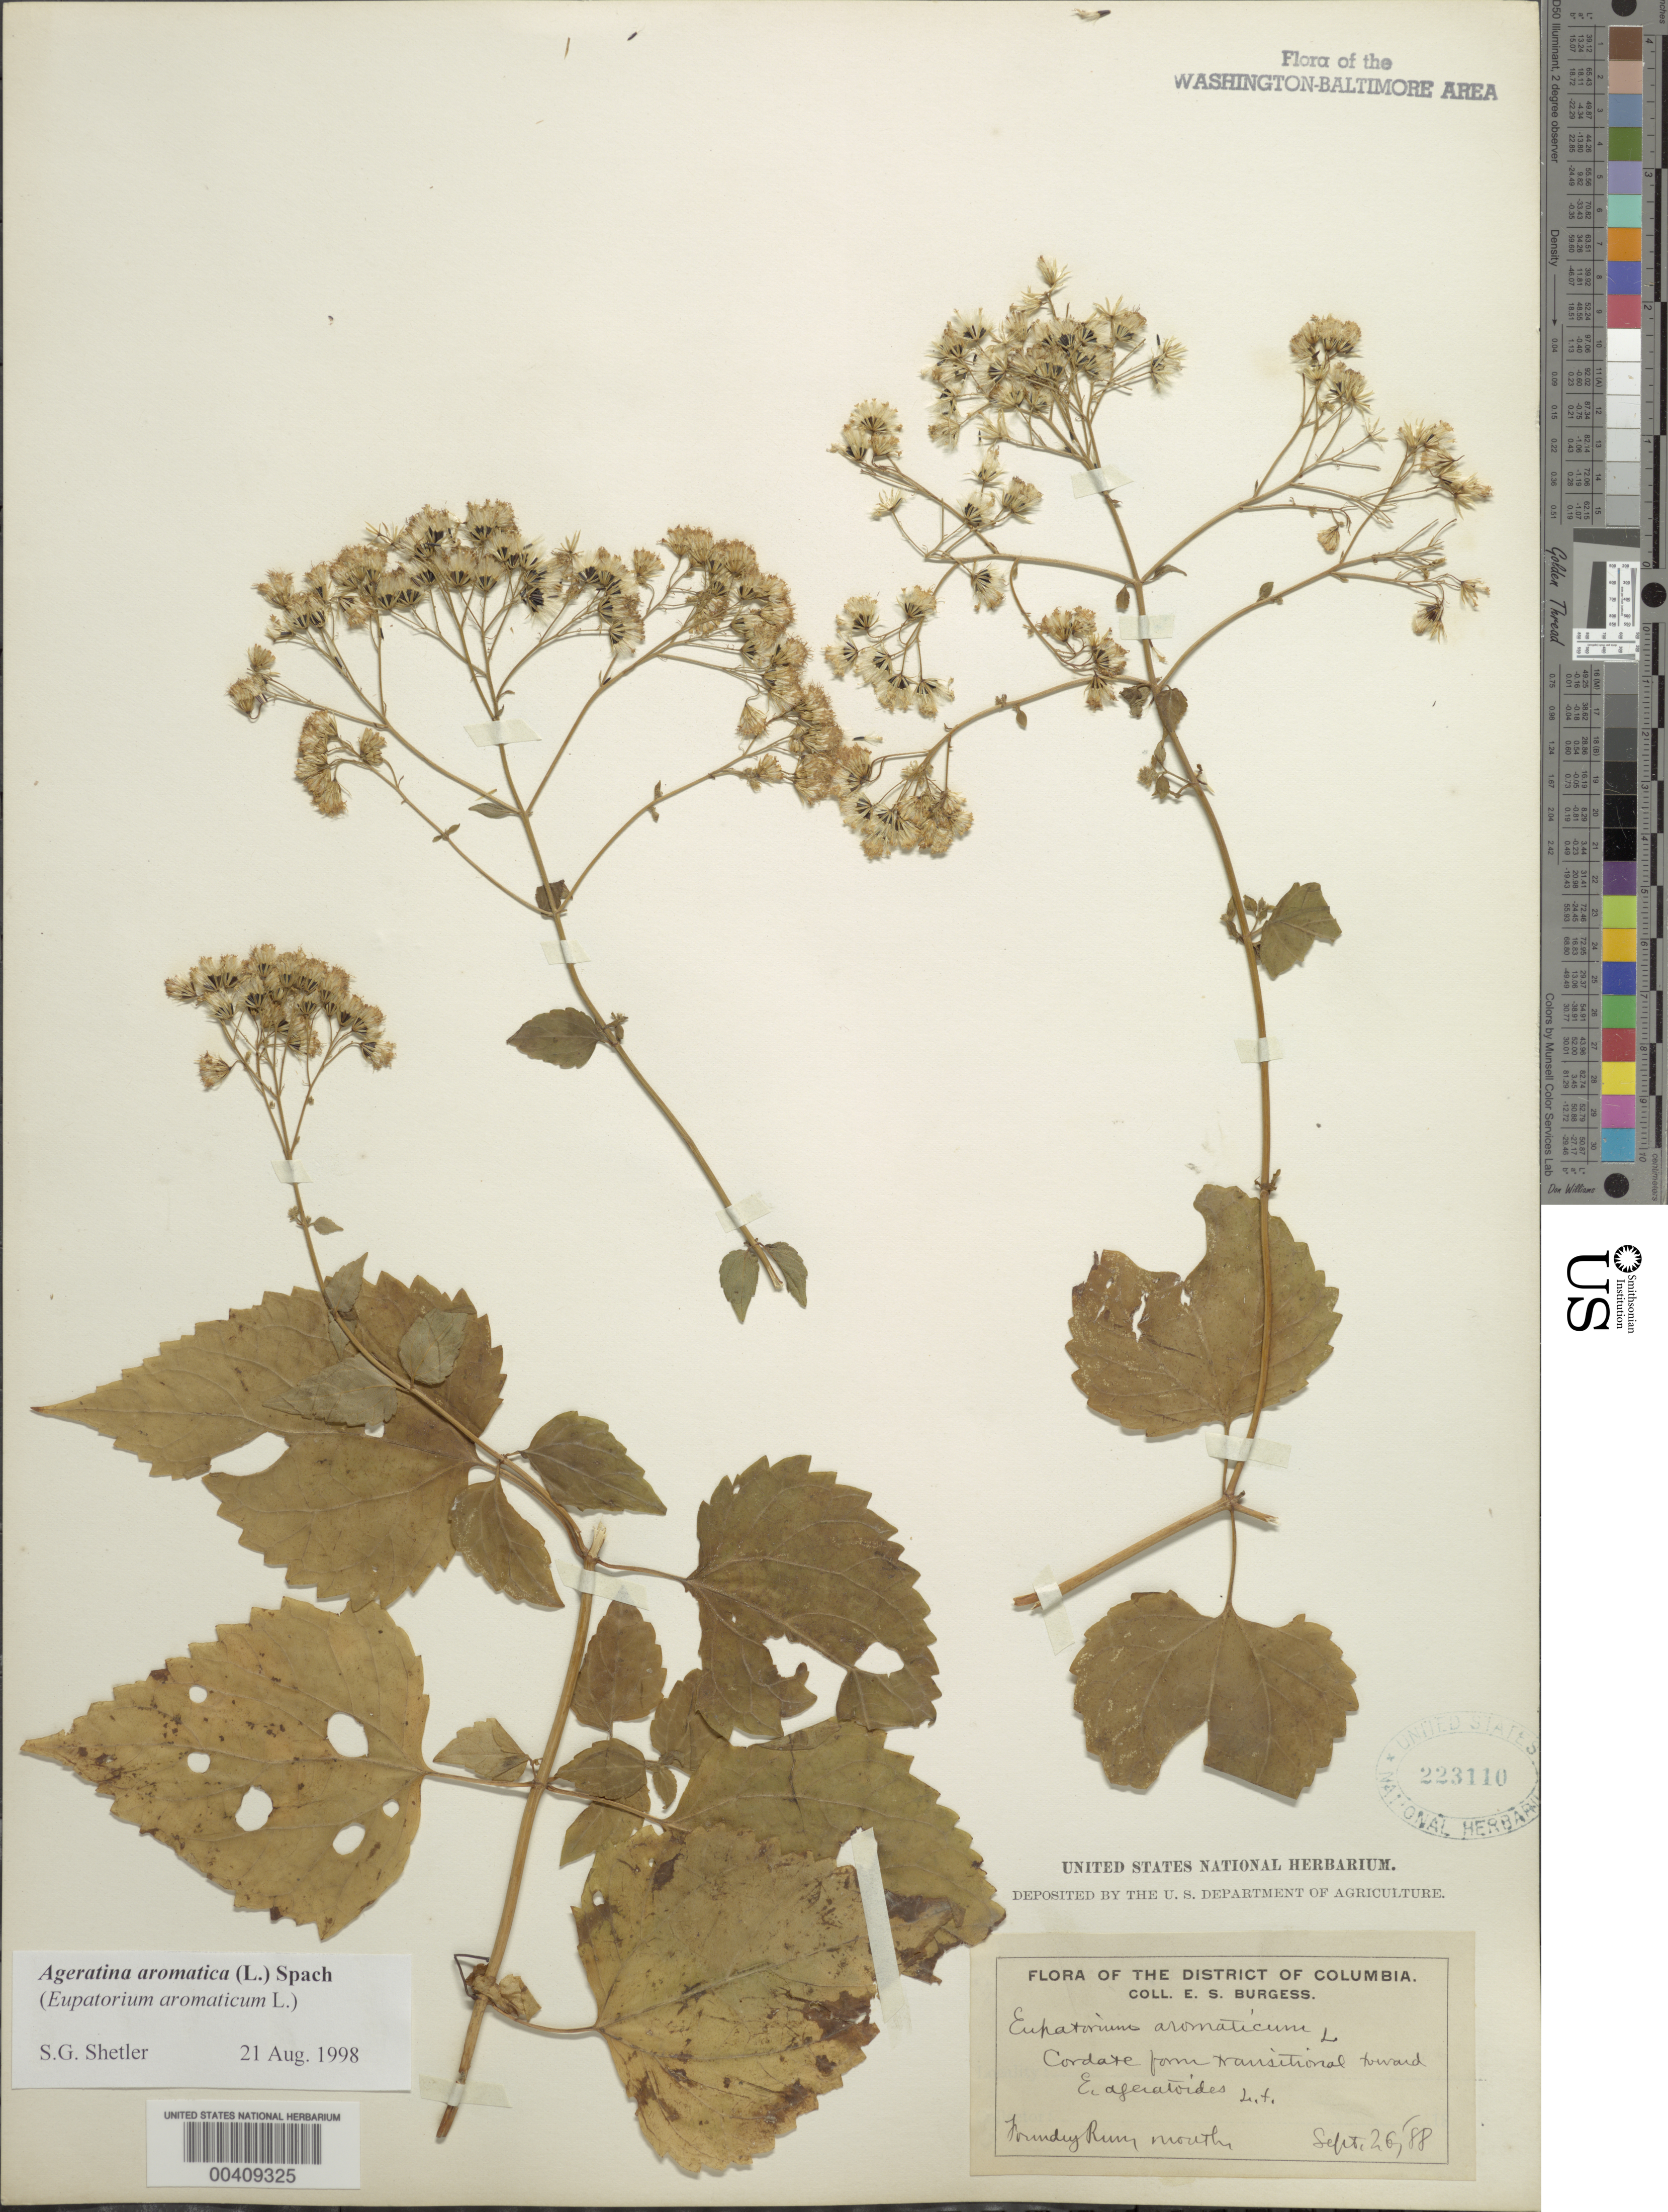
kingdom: Plantae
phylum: Tracheophyta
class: Magnoliopsida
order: Asterales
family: Asteraceae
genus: Ageratina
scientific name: Ageratina aromatica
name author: (L.) Spach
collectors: E. Burgess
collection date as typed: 26 Sep 1888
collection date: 1888-09-26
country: United States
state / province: District of Columbia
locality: Foundry Run Mouth Glover Archbold Park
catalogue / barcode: US 223110